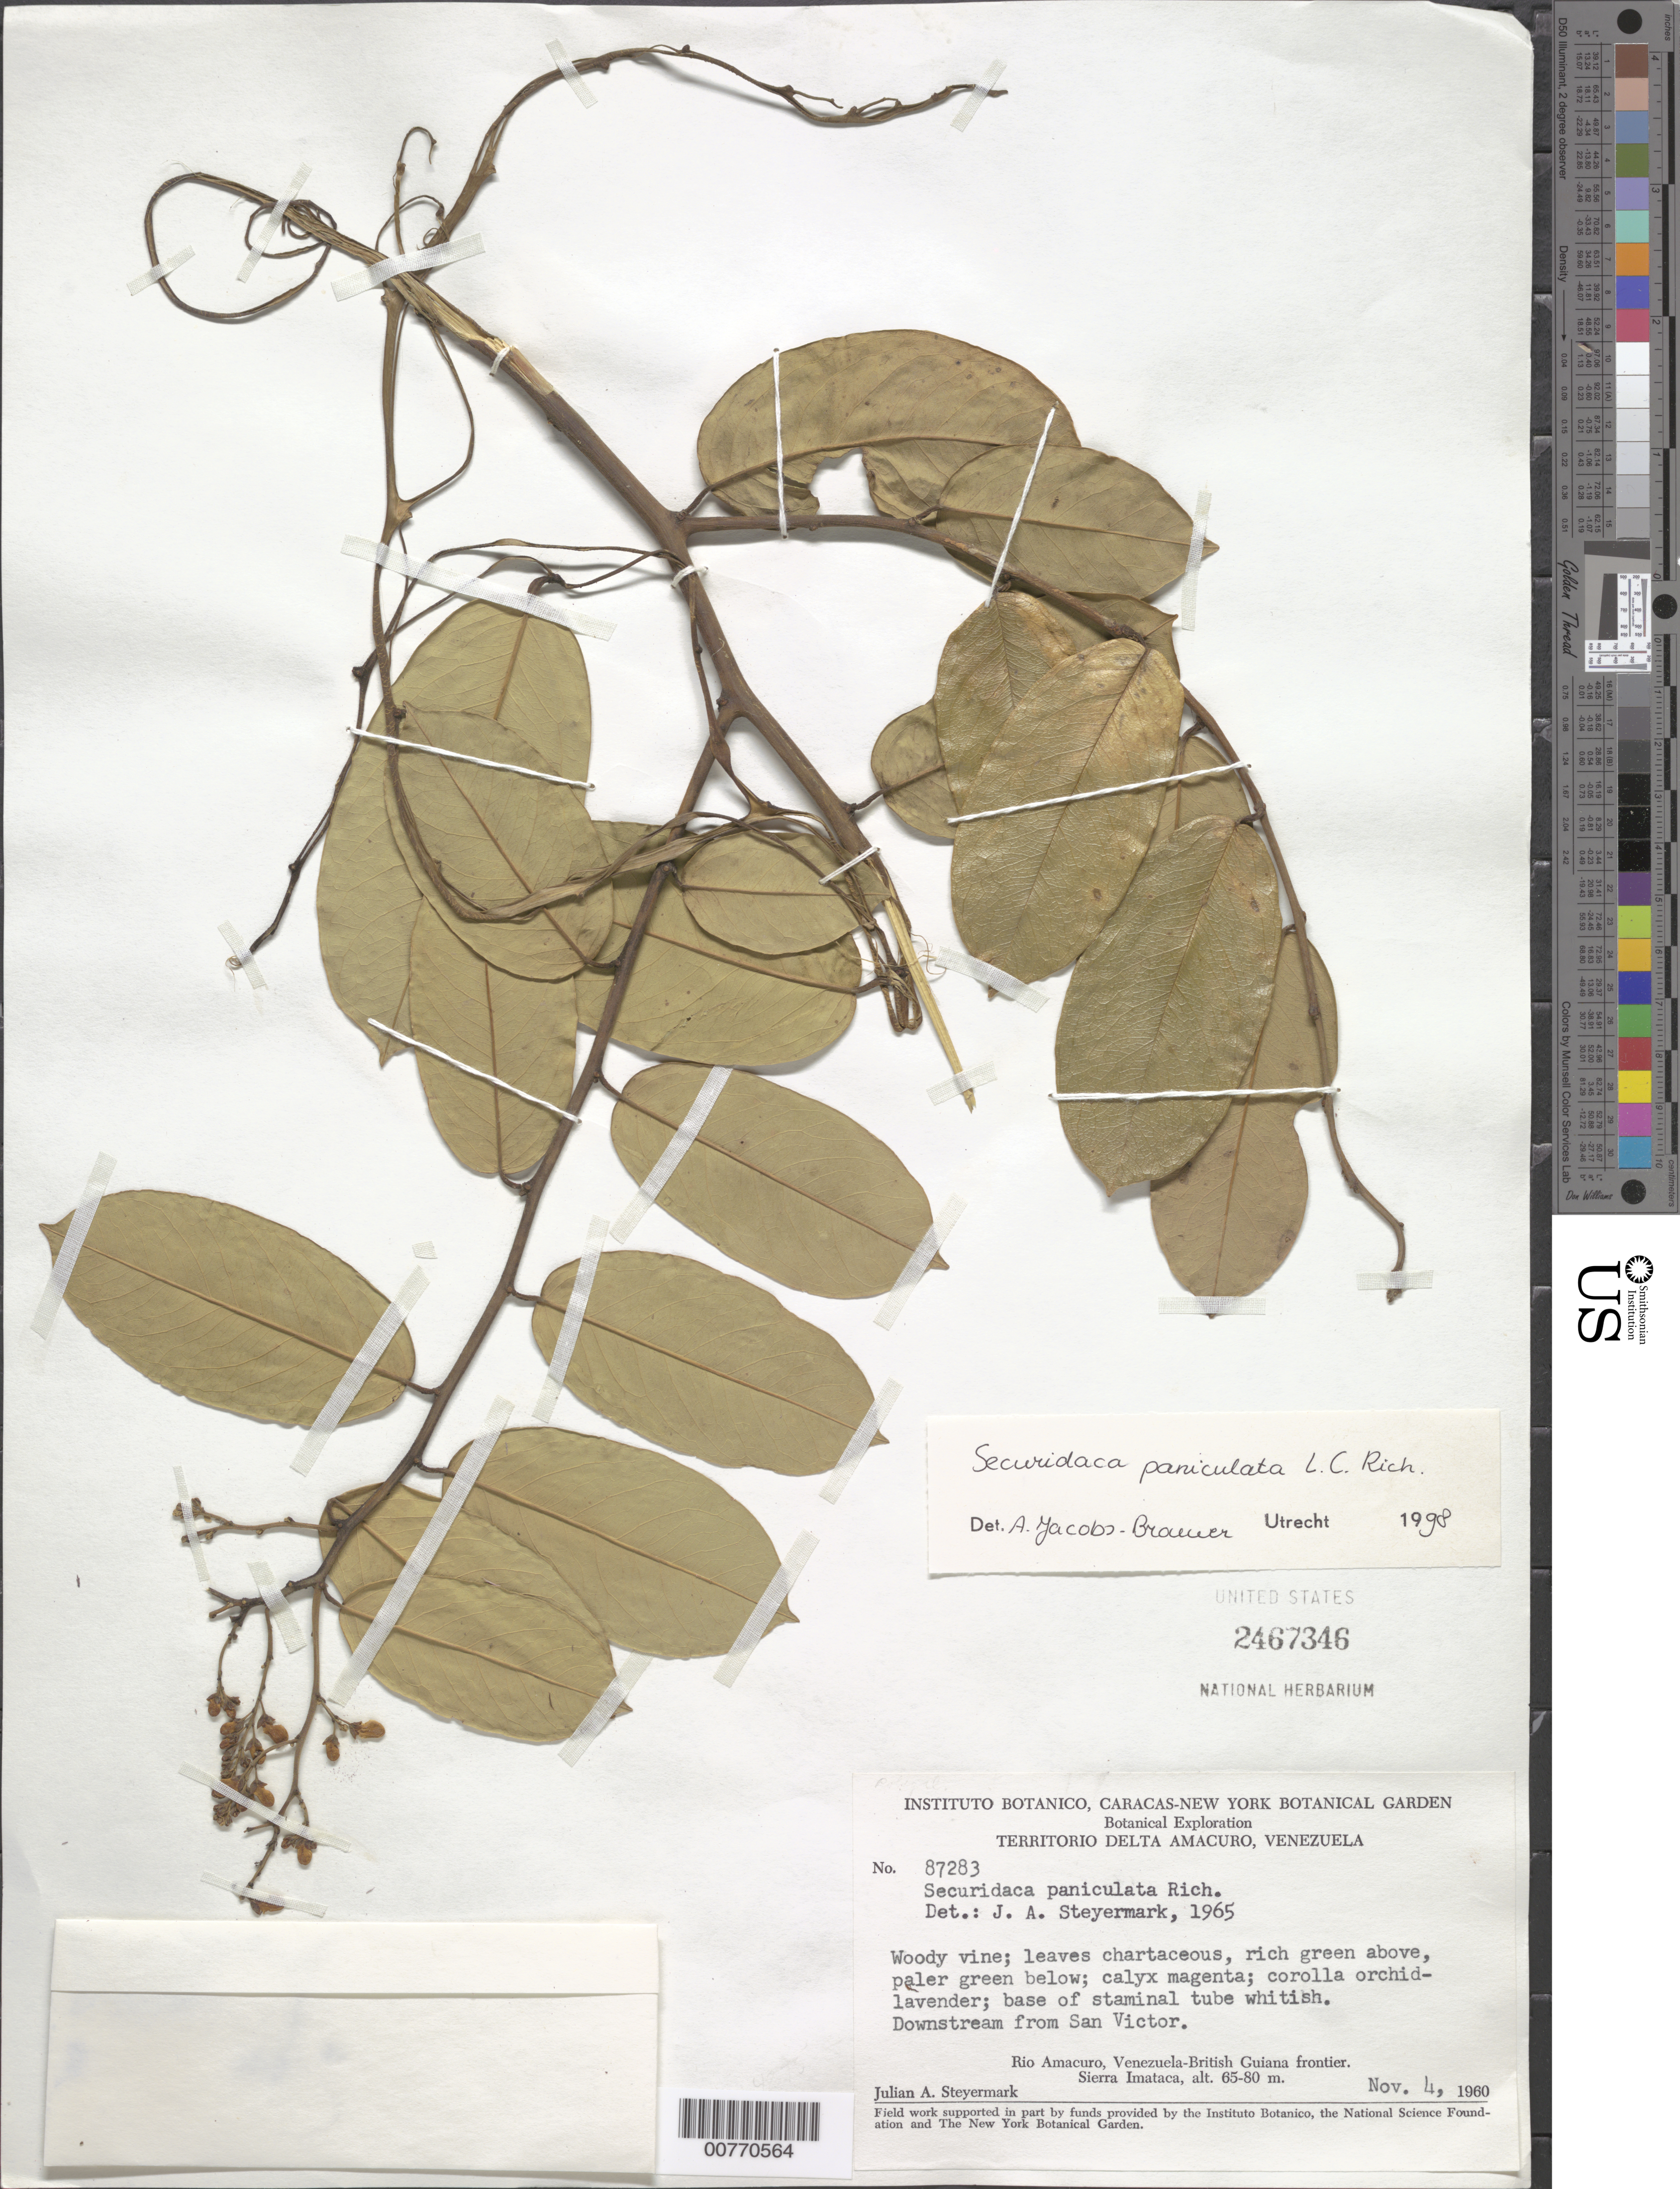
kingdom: Plantae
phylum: Tracheophyta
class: Magnoliopsida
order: Fabales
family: Polygalaceae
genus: Securidaca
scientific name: Securidaca paniculata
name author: Rich.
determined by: Jacobs-Brouwer, A.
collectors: J. Steyermark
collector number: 87283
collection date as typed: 4-Nov-60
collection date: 1960-11-04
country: Venezuela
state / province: Delta Amacuro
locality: Río Amacuro, Venezuela-British Guiana frontier, Sierra Imataca, downstream from San Victor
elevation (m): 65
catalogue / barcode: US 2467346